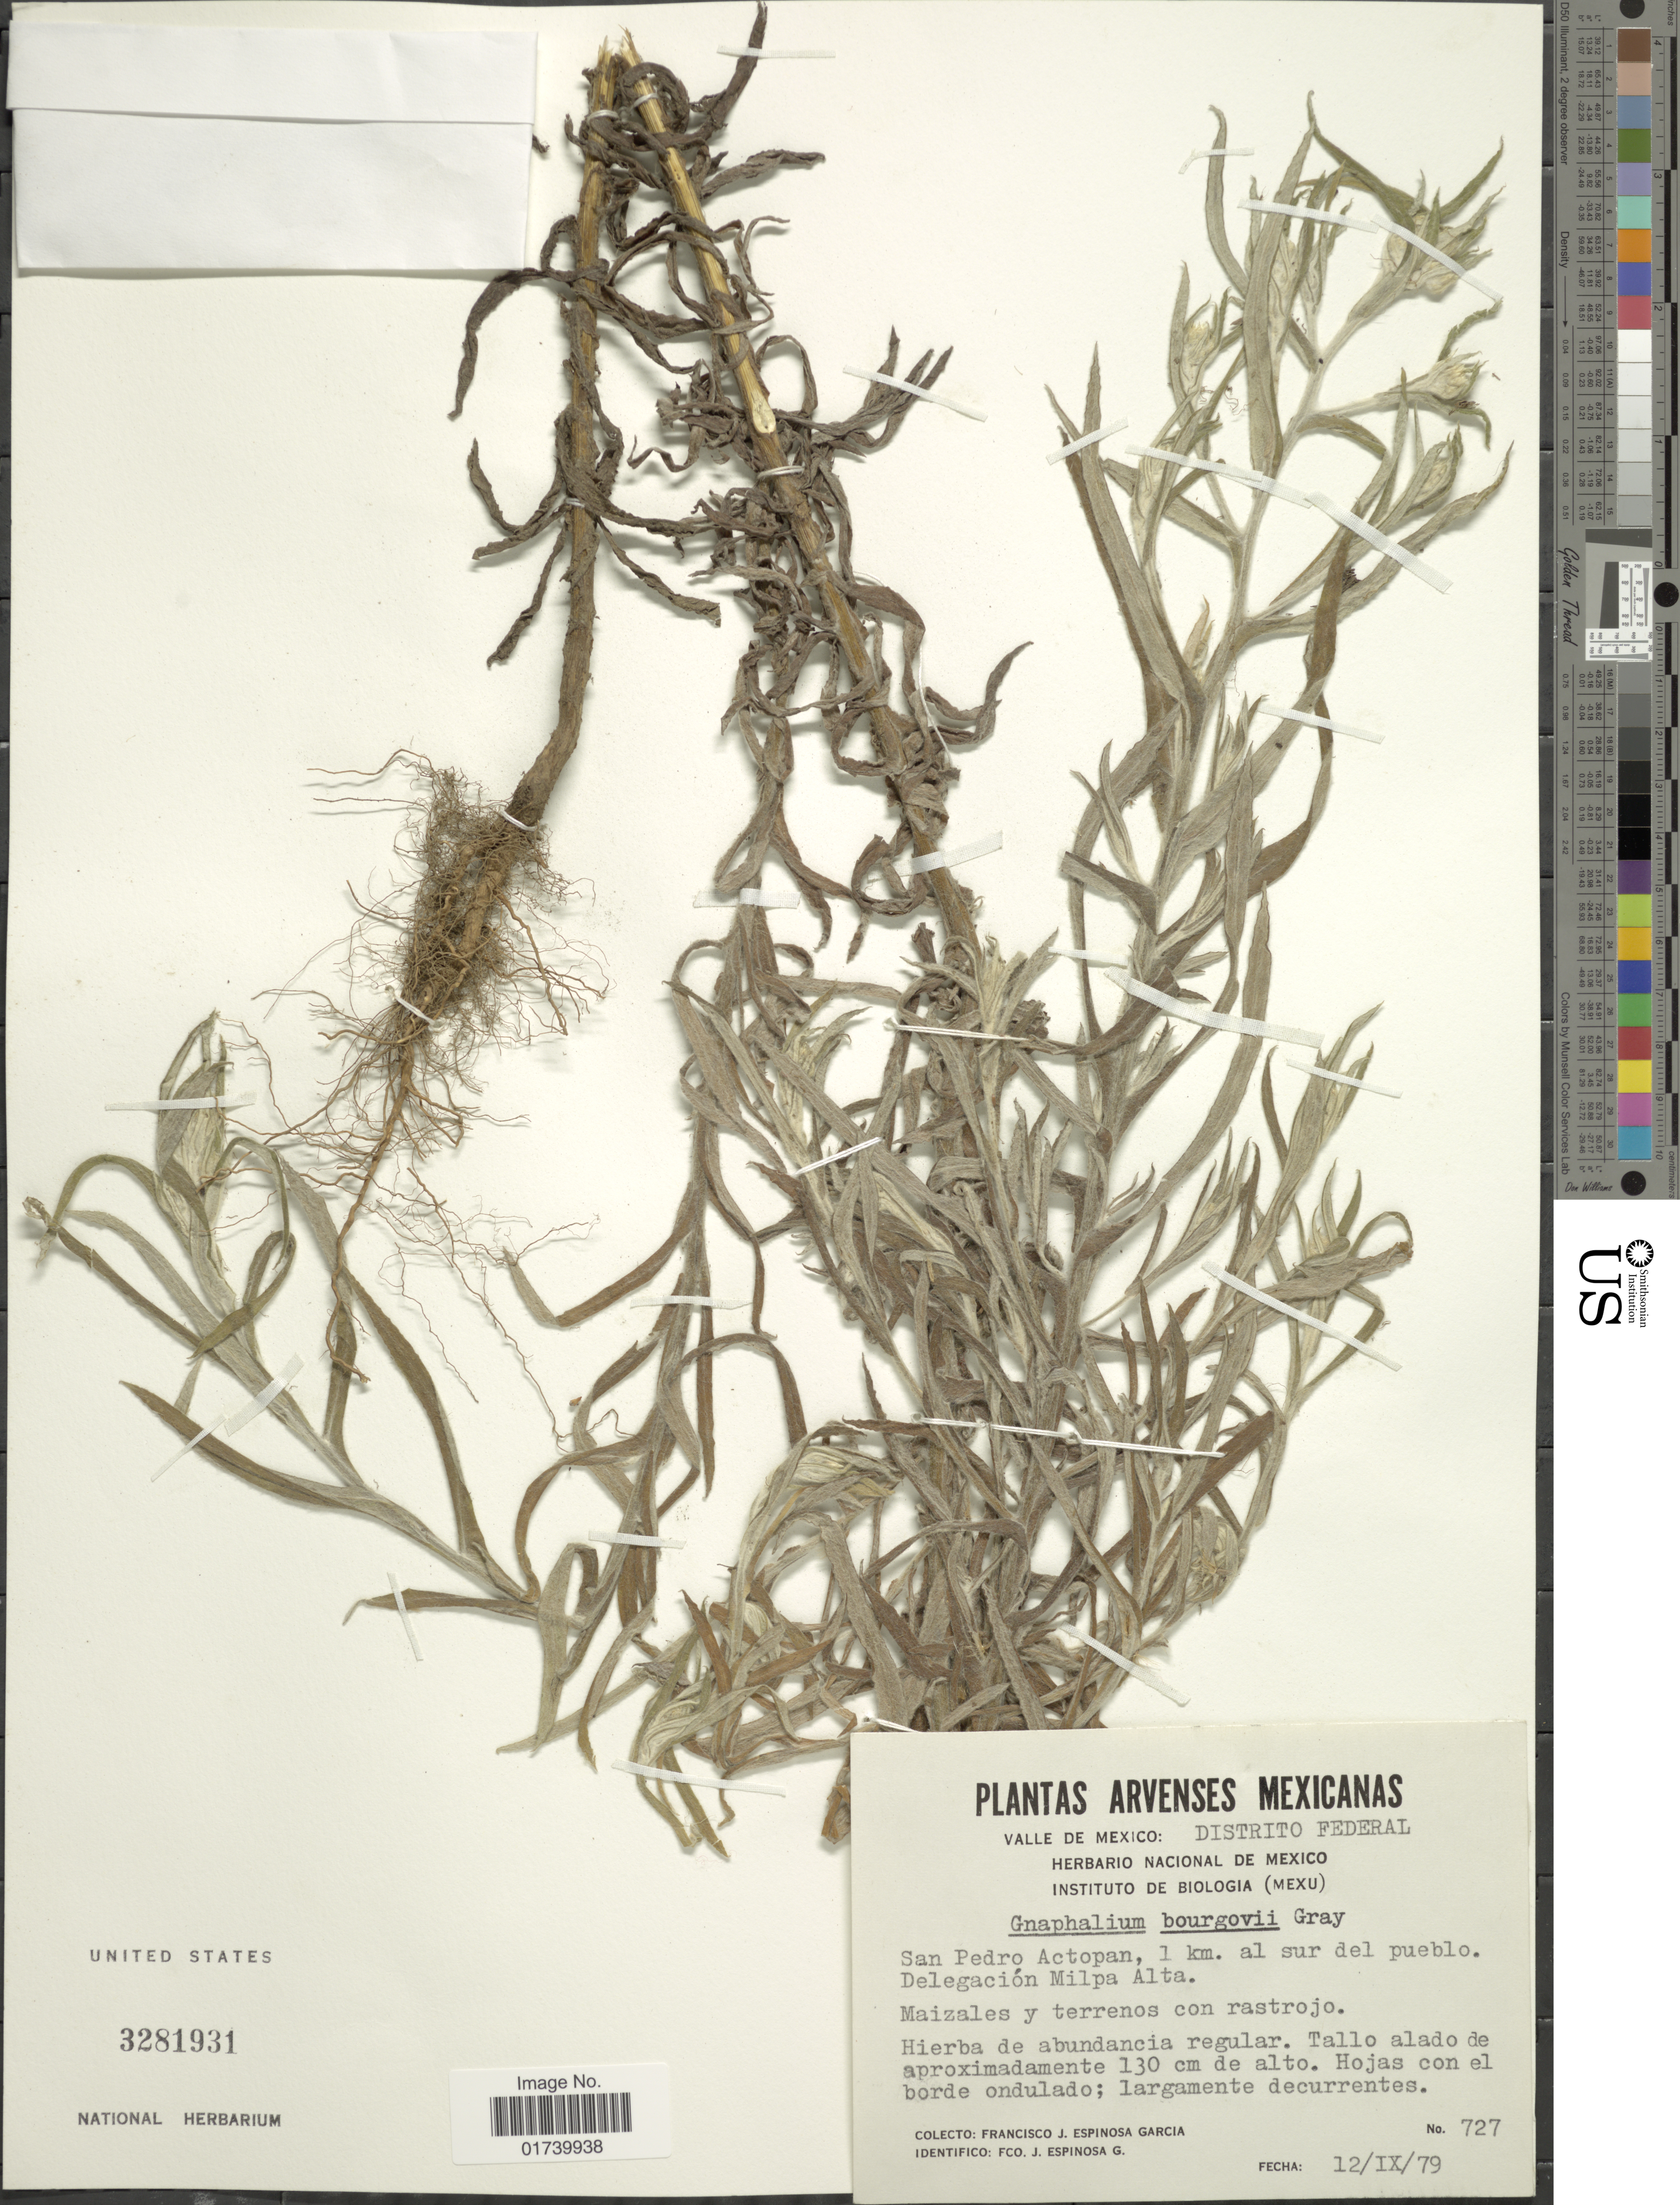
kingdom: Plantae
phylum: Tracheophyta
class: Magnoliopsida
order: Asterales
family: Asteraceae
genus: Pseudognaphalium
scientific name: Pseudognaphalium bourgovii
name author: (A. Gray) Anderb.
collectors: F. Espinosa & F. Espinosa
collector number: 727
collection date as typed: Transcribed d/m/y: 12/11/79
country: Mexico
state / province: Distrito Federal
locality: Valle de Mexico, Distrito Federal, San Pedro Actopan, 1 km al sur del peublo Delegacion Milpa Alta.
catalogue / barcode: US 3281931